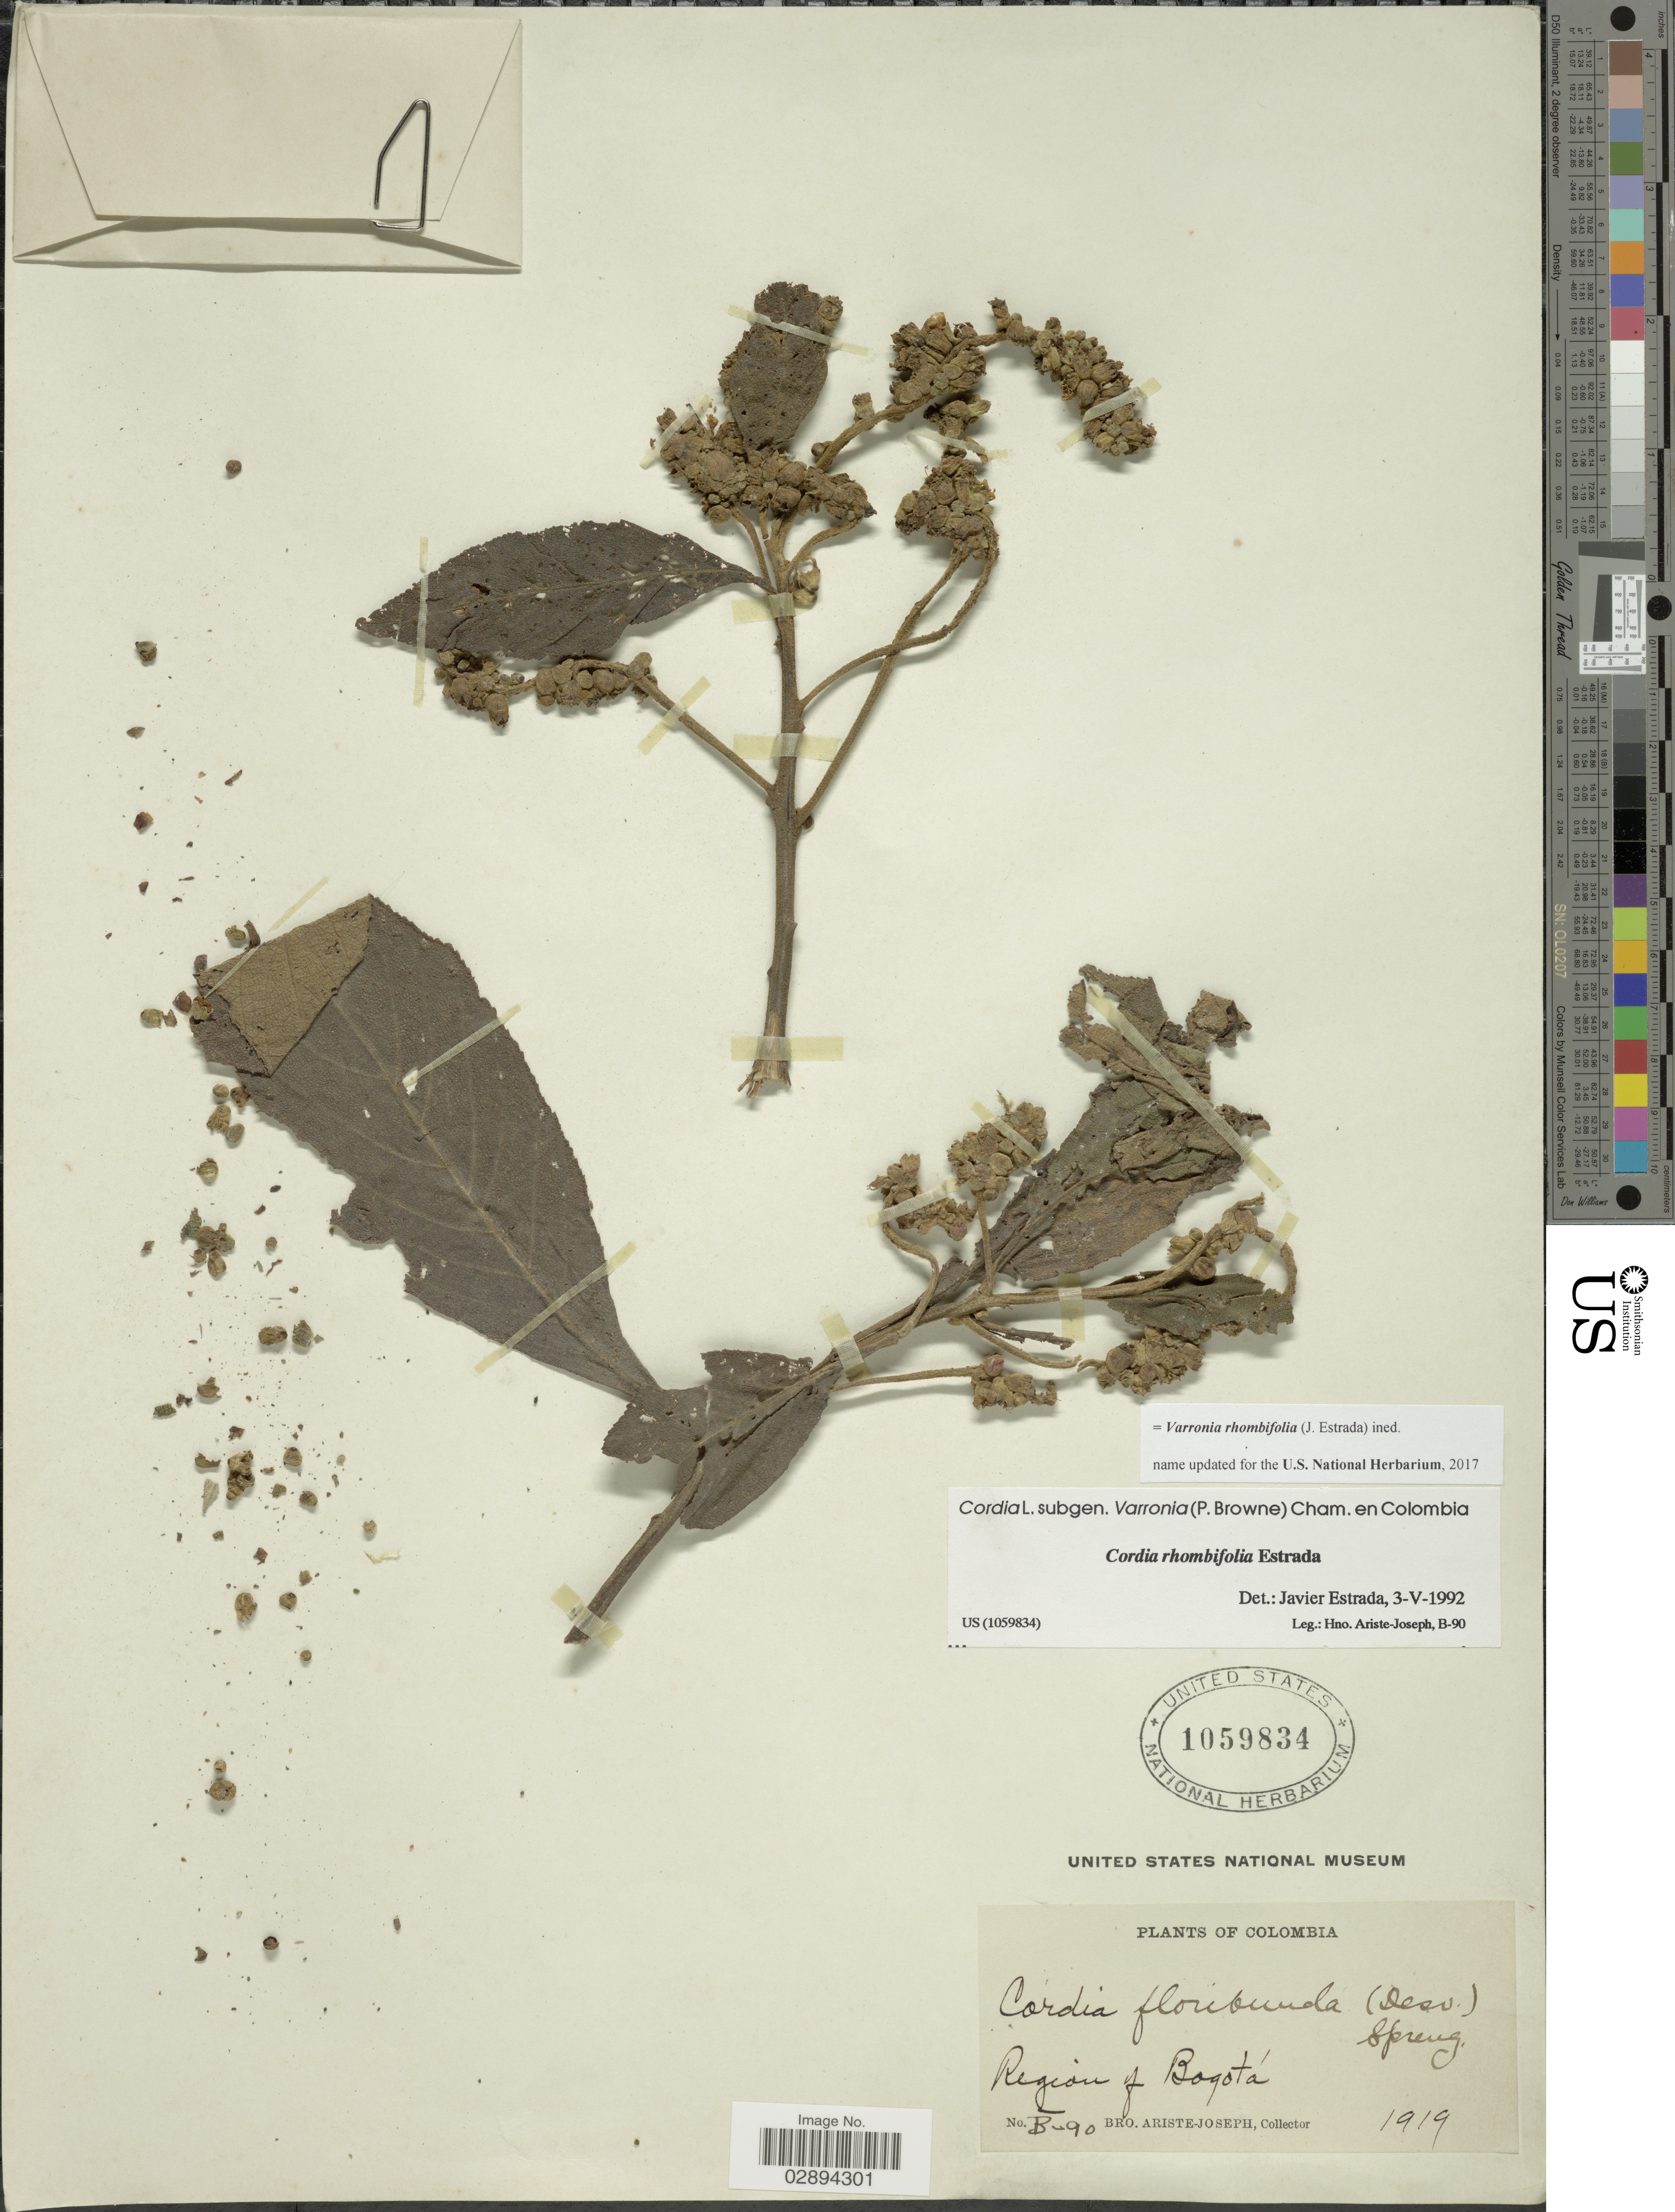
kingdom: Plantae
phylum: Tracheophyta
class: Magnoliopsida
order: Boraginales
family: Cordiaceae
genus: Varronia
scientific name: Varronia rhombifolia (J. Estrada) comb. nov. ined.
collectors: Bro. Ariste-Joseph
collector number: B-90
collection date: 1919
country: Colombia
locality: Region of Bogotá.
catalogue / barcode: US 1059834